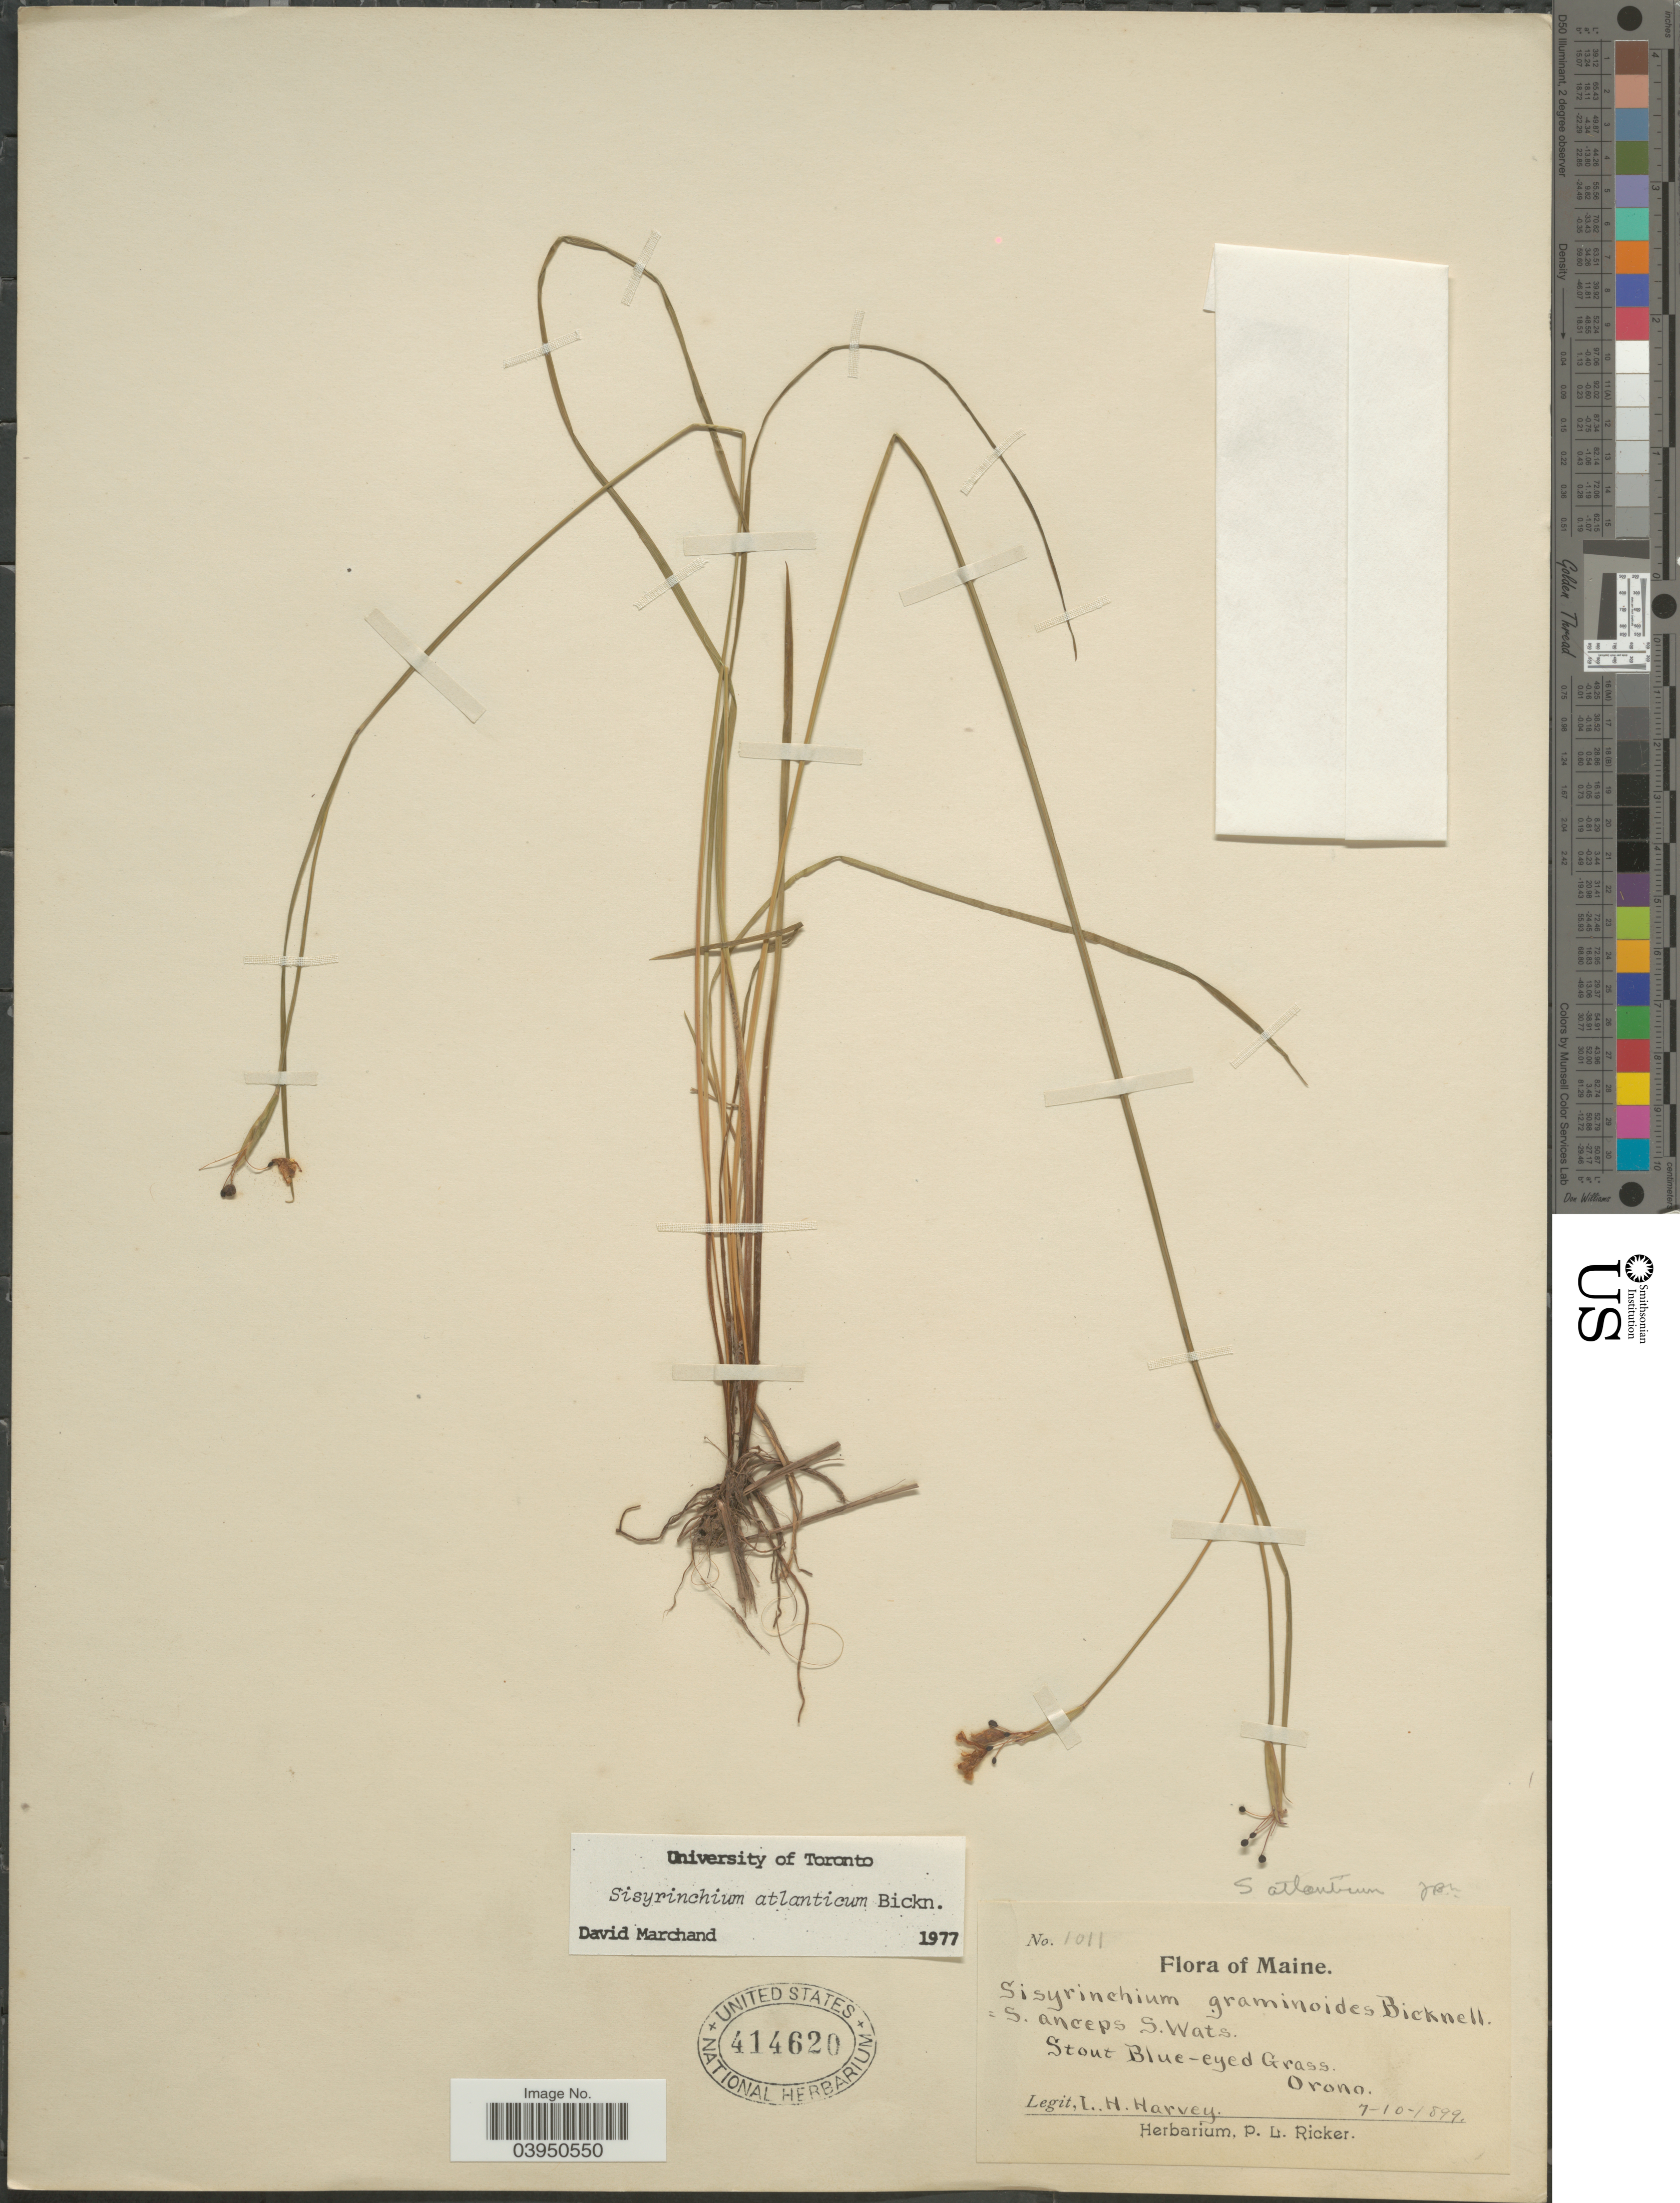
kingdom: Plantae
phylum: Tracheophyta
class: Liliopsida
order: Asparagales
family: Iridaceae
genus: Sisyrinchium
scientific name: Sisyrinchium atlanticum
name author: E.P. Bicknell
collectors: L. H. Harvey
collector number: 1011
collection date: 1899-07-10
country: United States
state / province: Maine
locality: Stout Blue-eyed Grass. Orono.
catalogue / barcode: US 414620